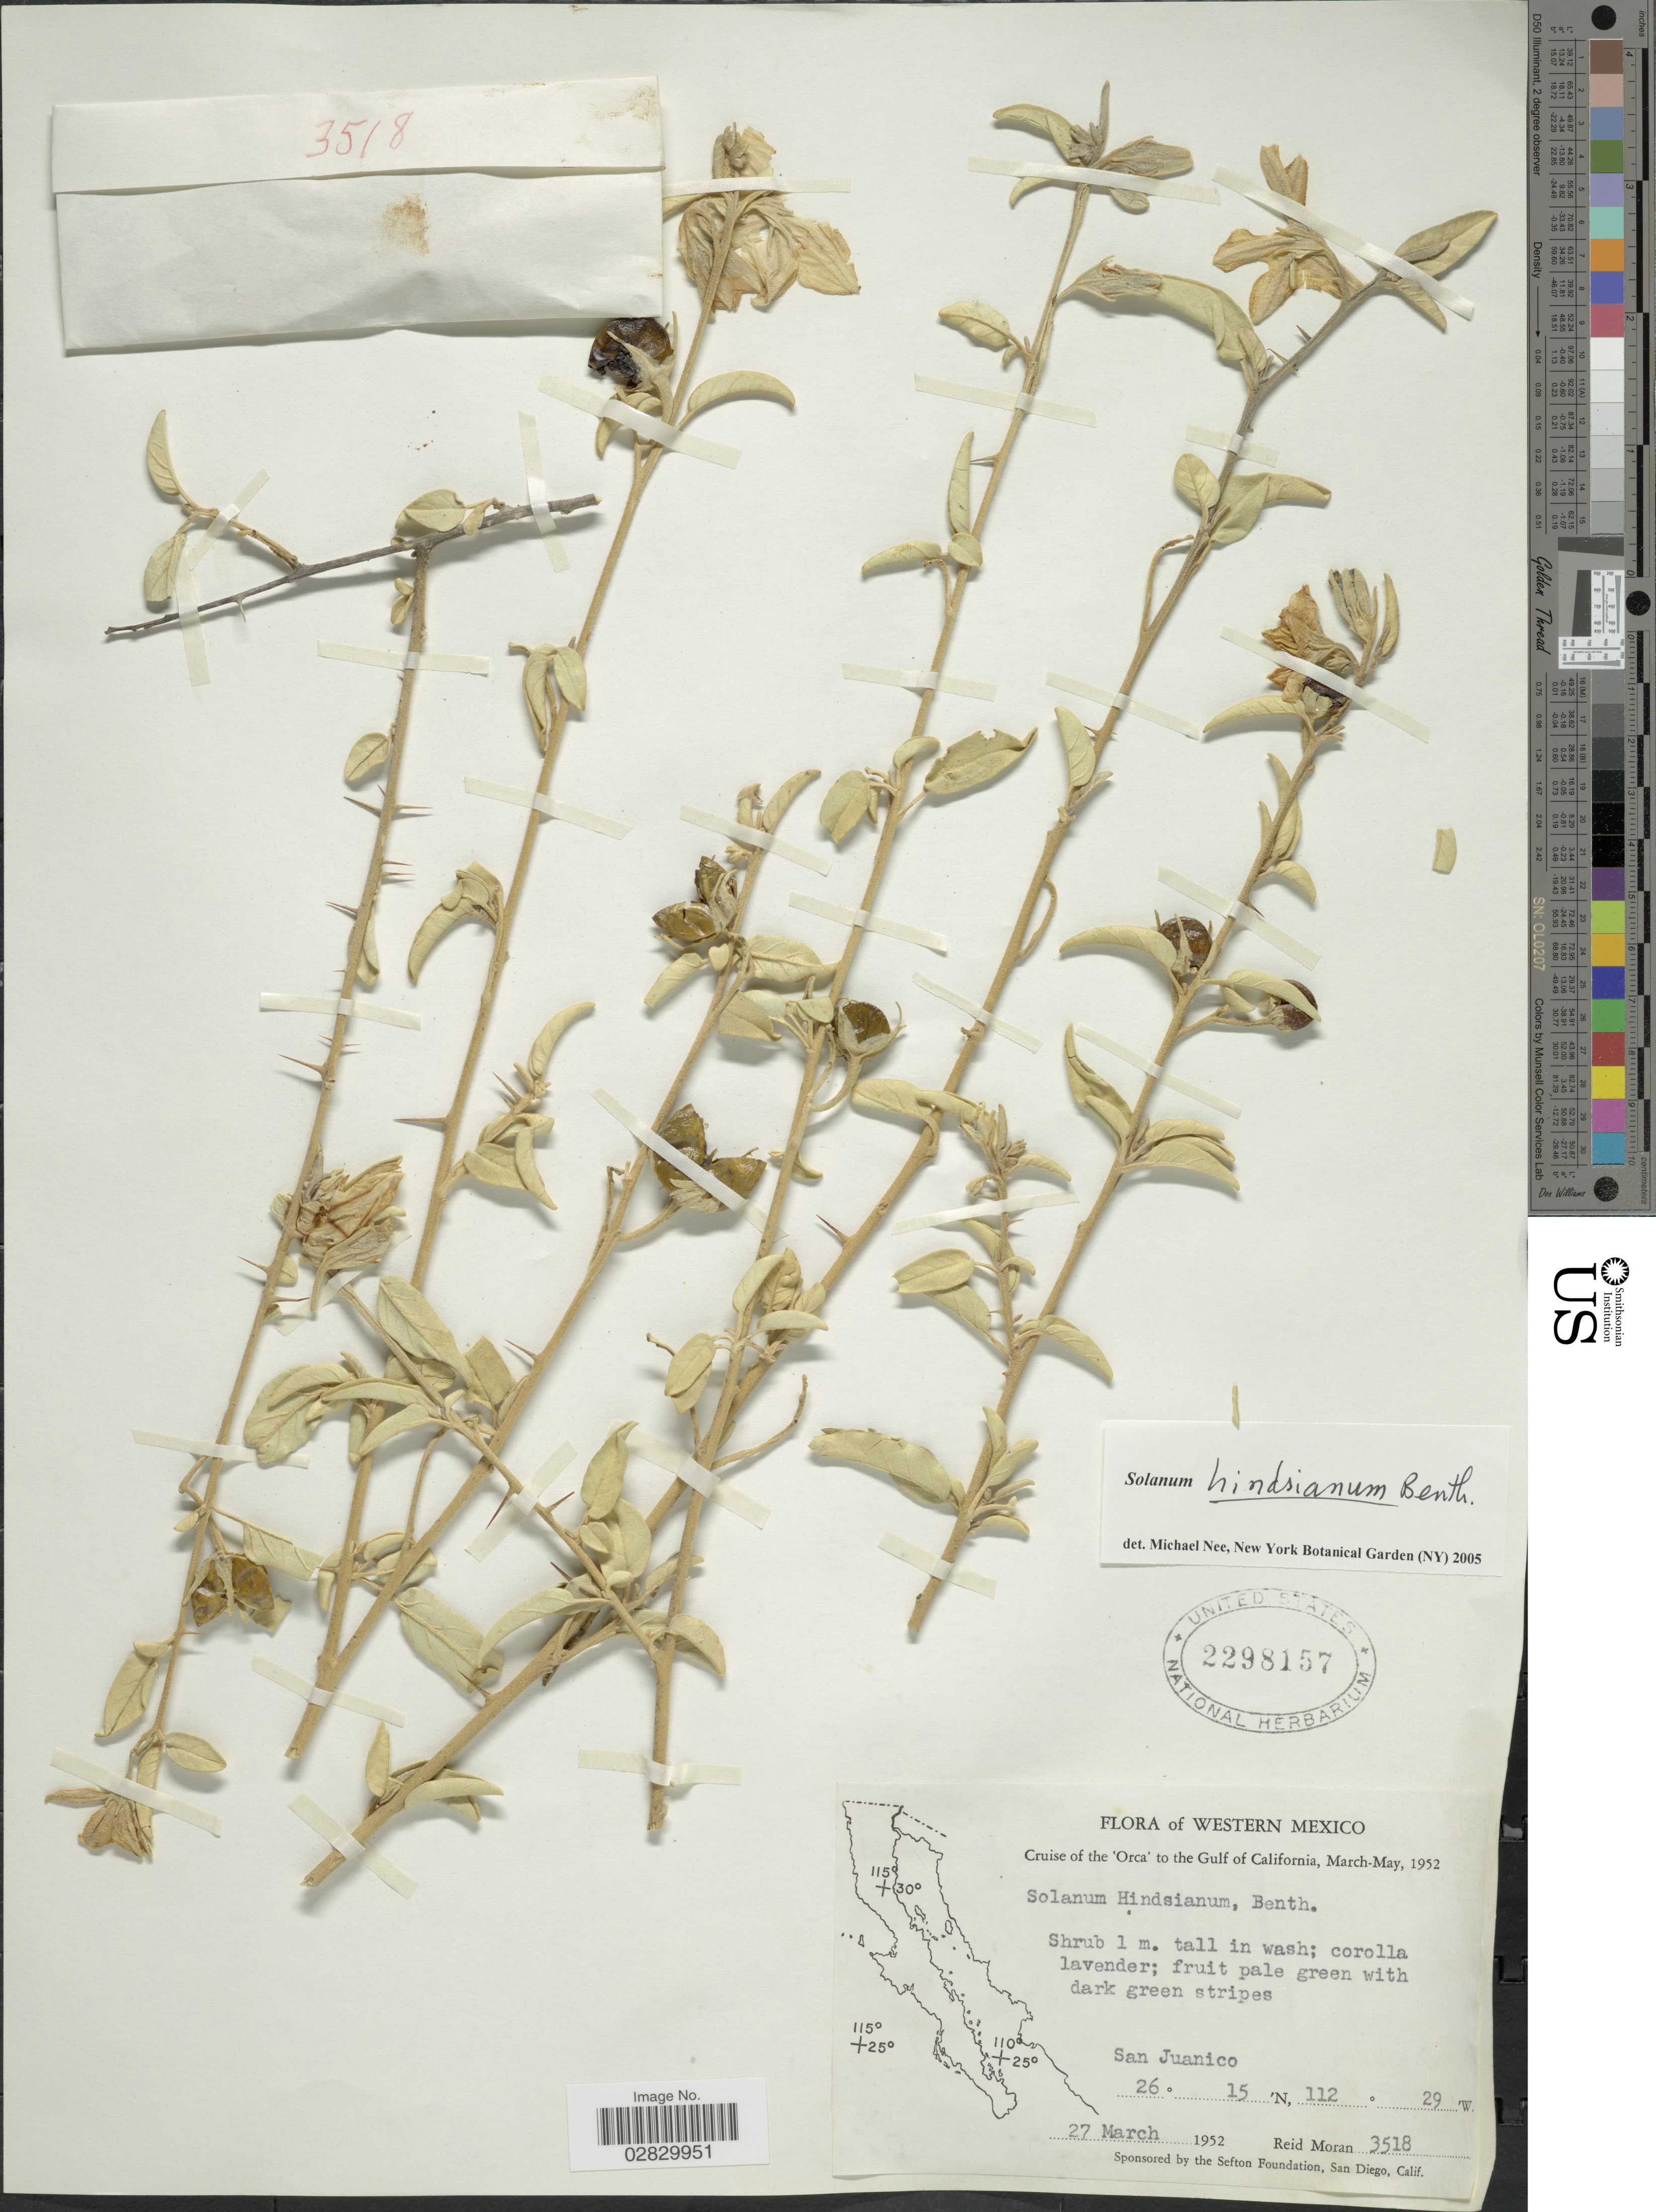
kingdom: Plantae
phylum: Tracheophyta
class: Magnoliopsida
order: Solanales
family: Solanaceae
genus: Solanum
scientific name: Solanum hindsianum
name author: Benth.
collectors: R. V. Moran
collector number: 3518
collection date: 1952-03-27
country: Mexico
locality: Western Mexico, 'Orca' to the Gulf of California, San Juanico.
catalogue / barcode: US 2298157